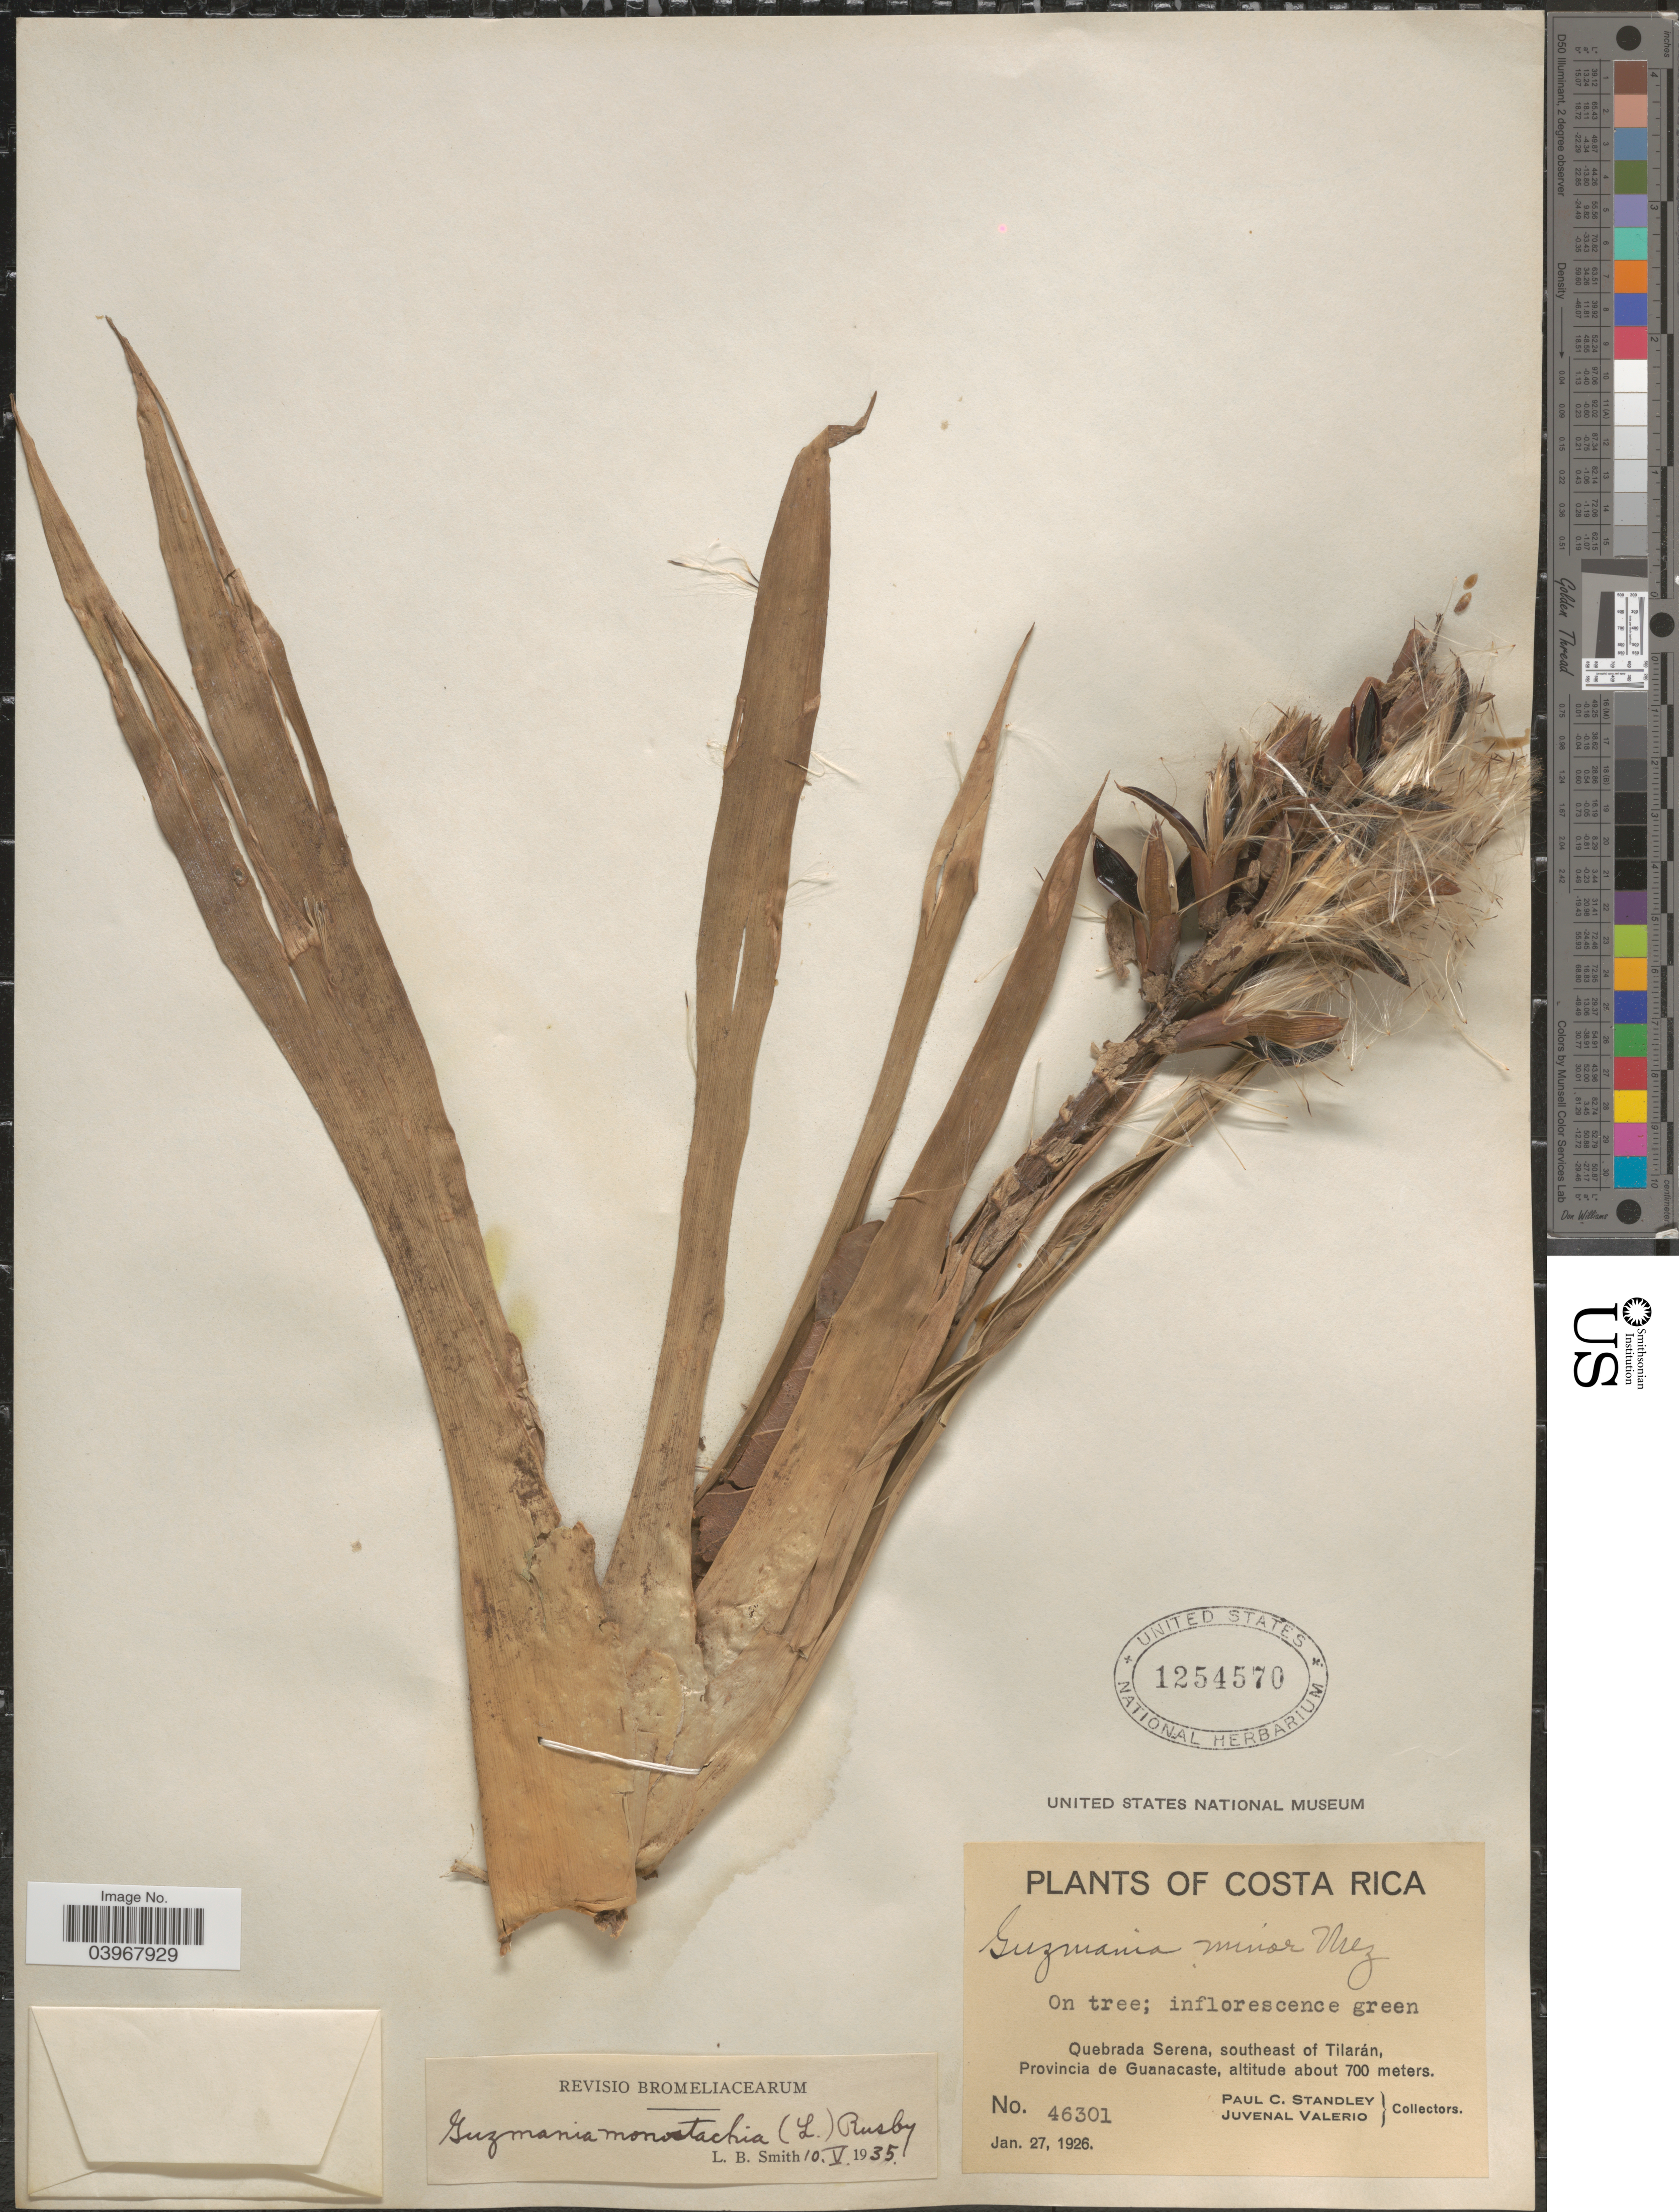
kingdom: Plantae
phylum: Tracheophyta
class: Liliopsida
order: Poales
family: Bromeliaceae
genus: Guzmania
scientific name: Guzmania monostachia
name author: (L.) Rusby ex Mez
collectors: P. C. Standley & J. Valerio R.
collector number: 46301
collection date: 1926-01-27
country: Costa Rica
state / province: Guanacaste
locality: Quebrada Serena, southeast of Tilarán.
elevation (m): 700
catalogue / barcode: US 1254570